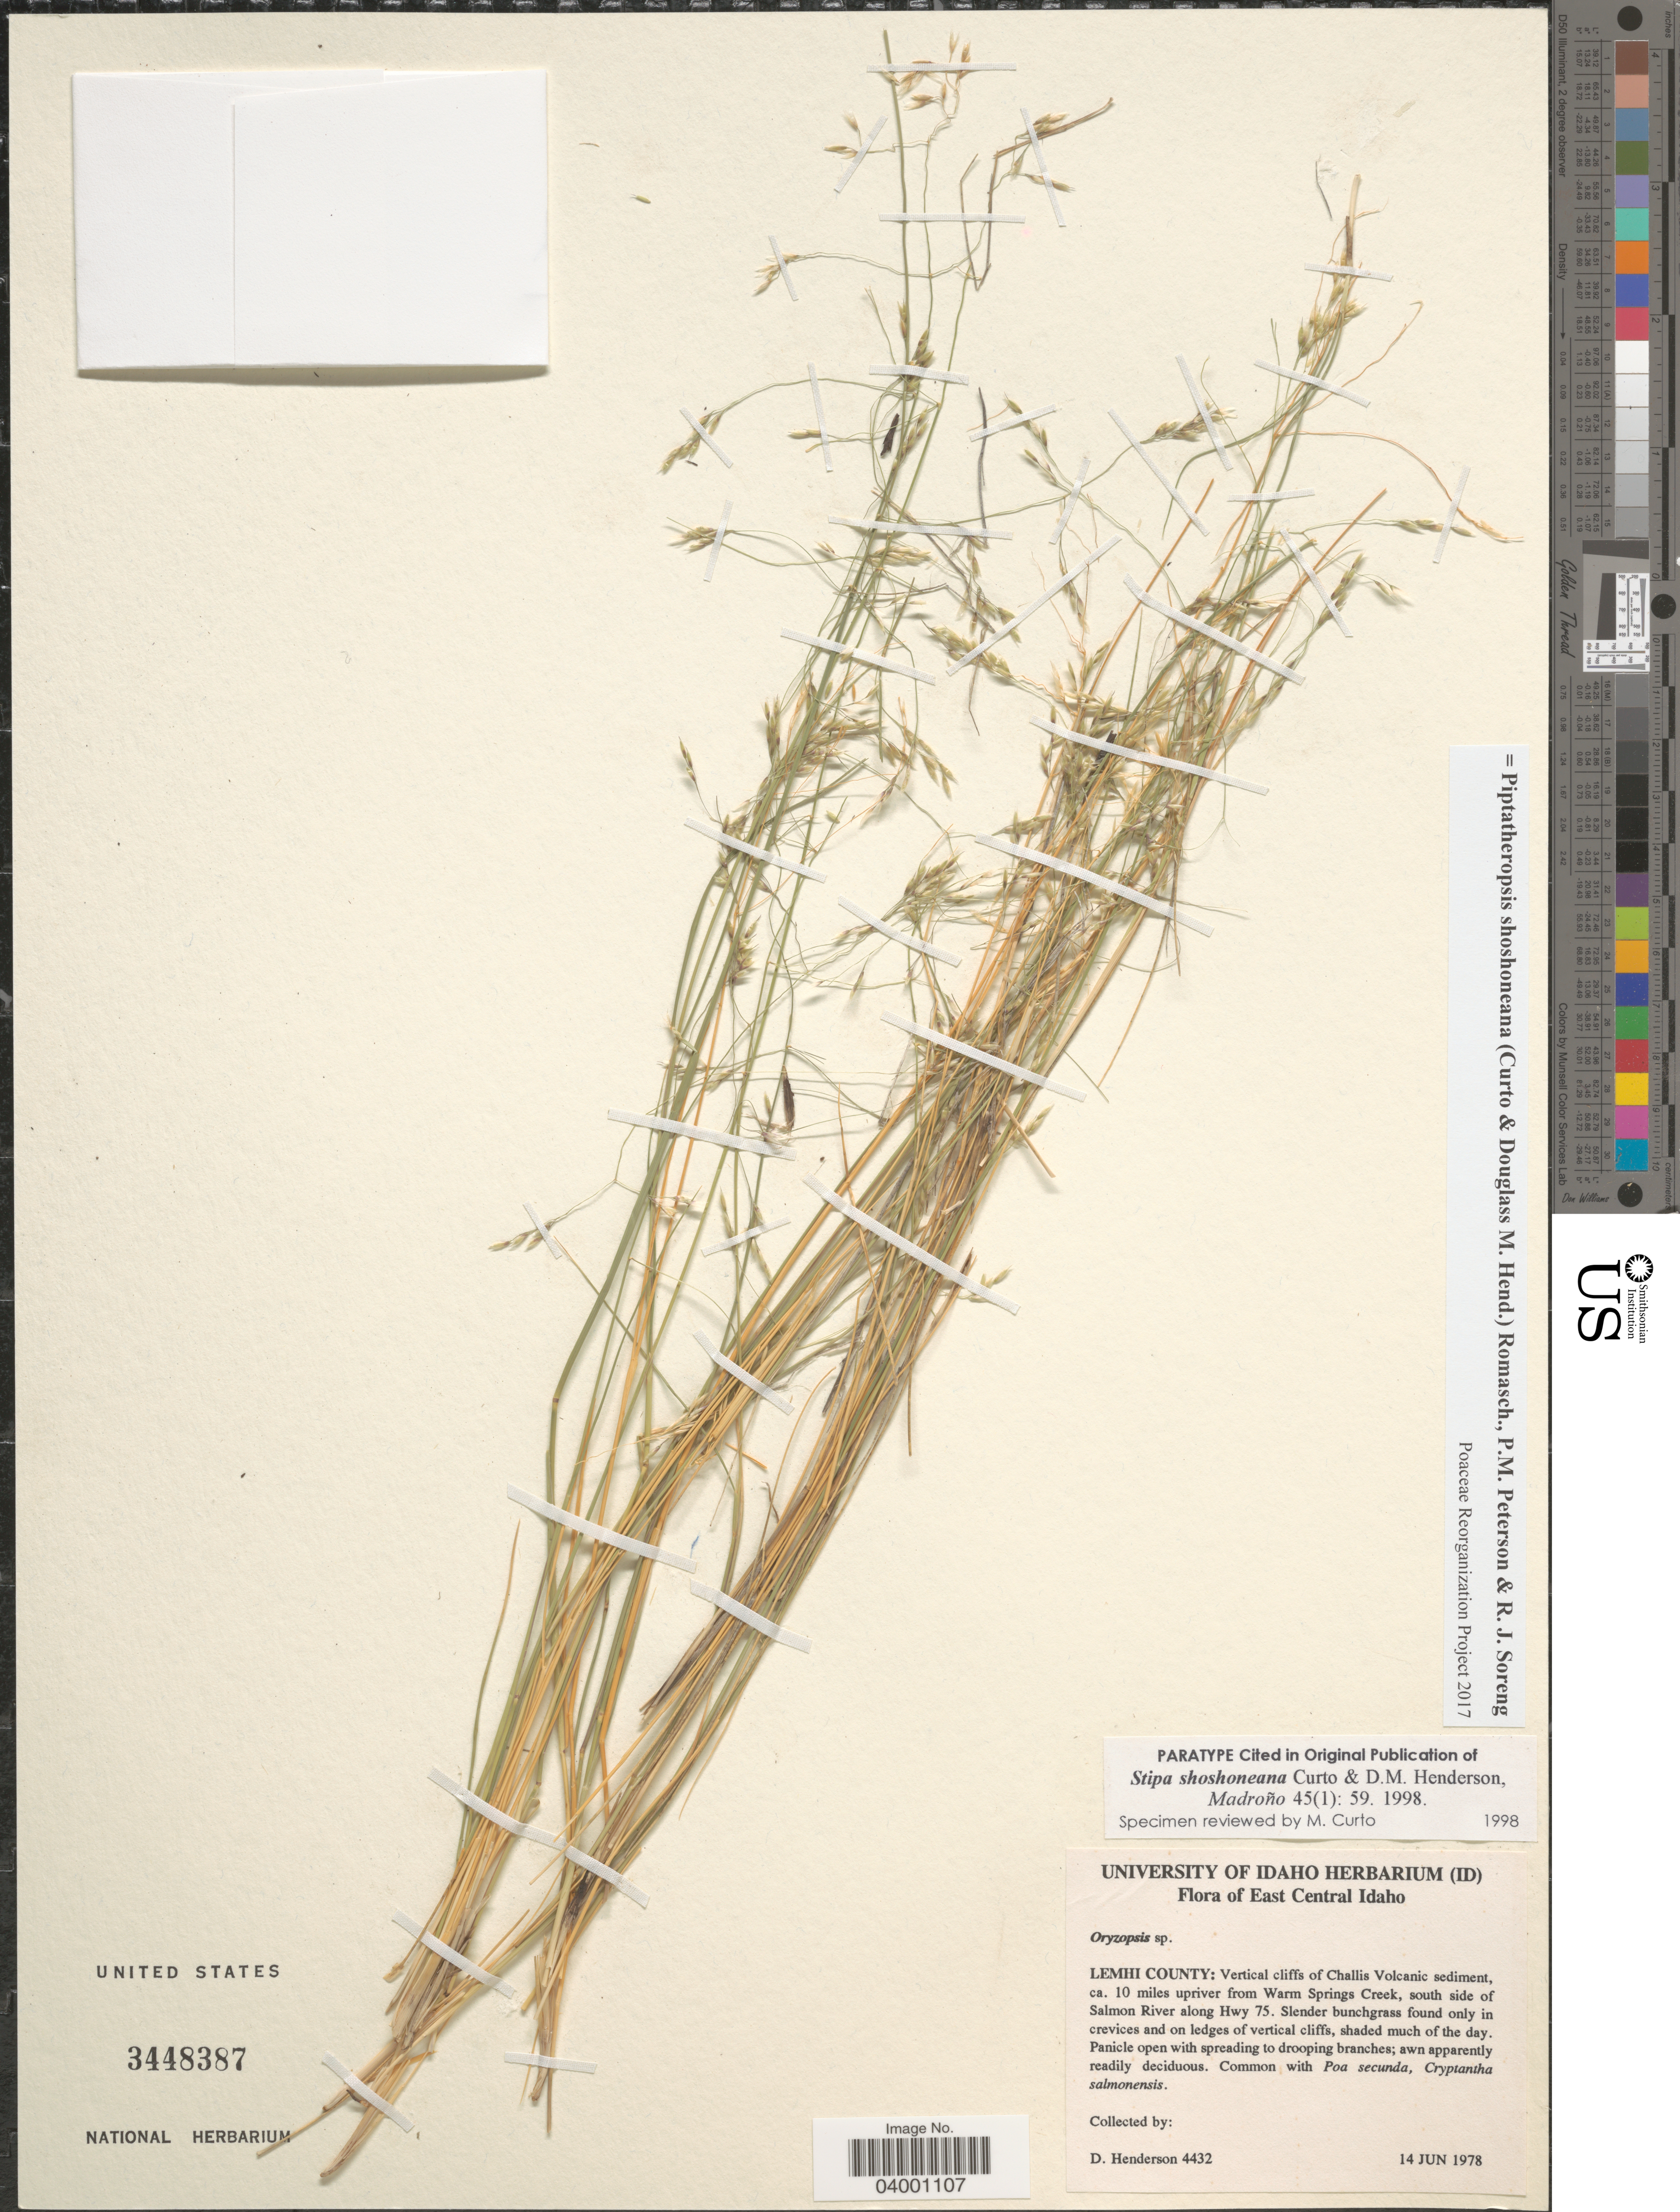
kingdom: Plantae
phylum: Tracheophyta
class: Liliopsida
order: Poales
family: Poaceae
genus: Piptatheropsis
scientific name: Piptatheropsis shoshoneana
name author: (Curto & Douglass M. Hend.) Romasch. et al.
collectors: D. Henderson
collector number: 4432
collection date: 1978-06-14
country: United States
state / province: Idaho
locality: East Central Idaho. Lemhi County: Vertical cliffs of Challis Volcanic sediment, ca. 10 miles upriver from Warm Springs Creek, south side of Salmon River along Hwy 75.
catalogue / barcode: US 3448387